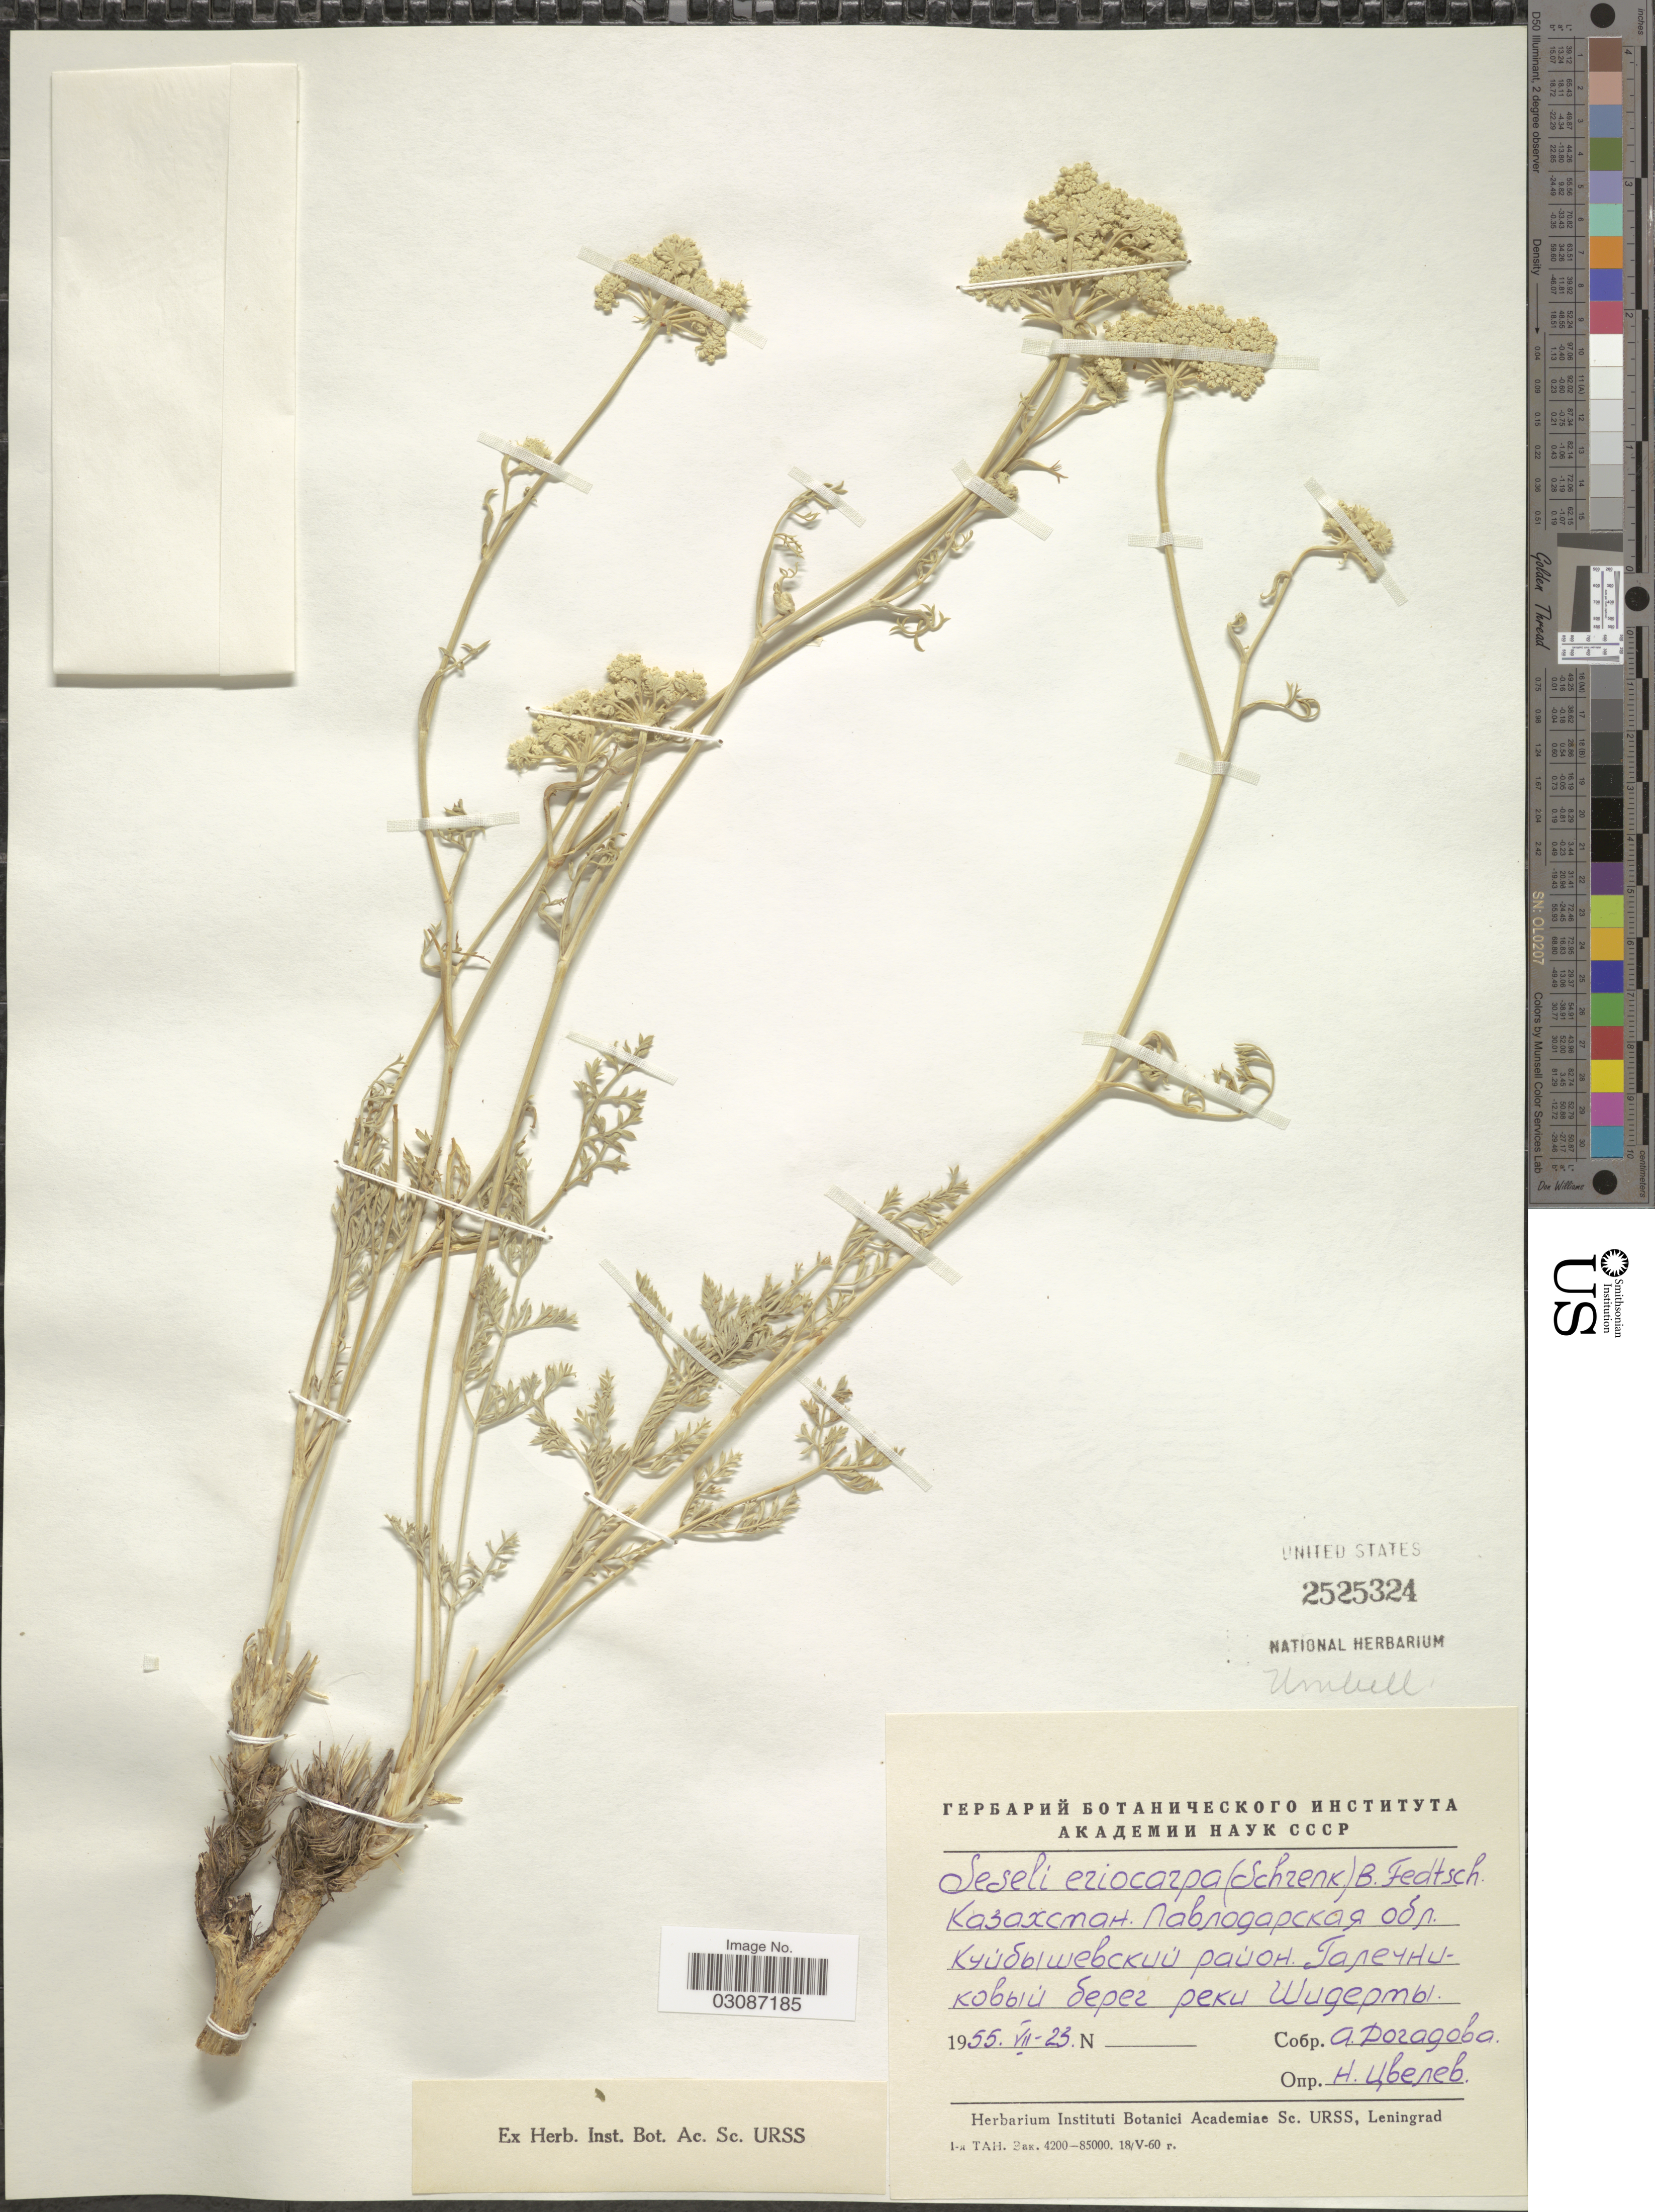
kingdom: Plantae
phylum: Tracheophyta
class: Magnoliopsida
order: Apiales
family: Apiaceae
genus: Seseli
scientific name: Seseli eriocarpum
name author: (Schrenk) B. Fedtsch.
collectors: A. Dozagoba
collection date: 1955-07-23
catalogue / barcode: US 2525324